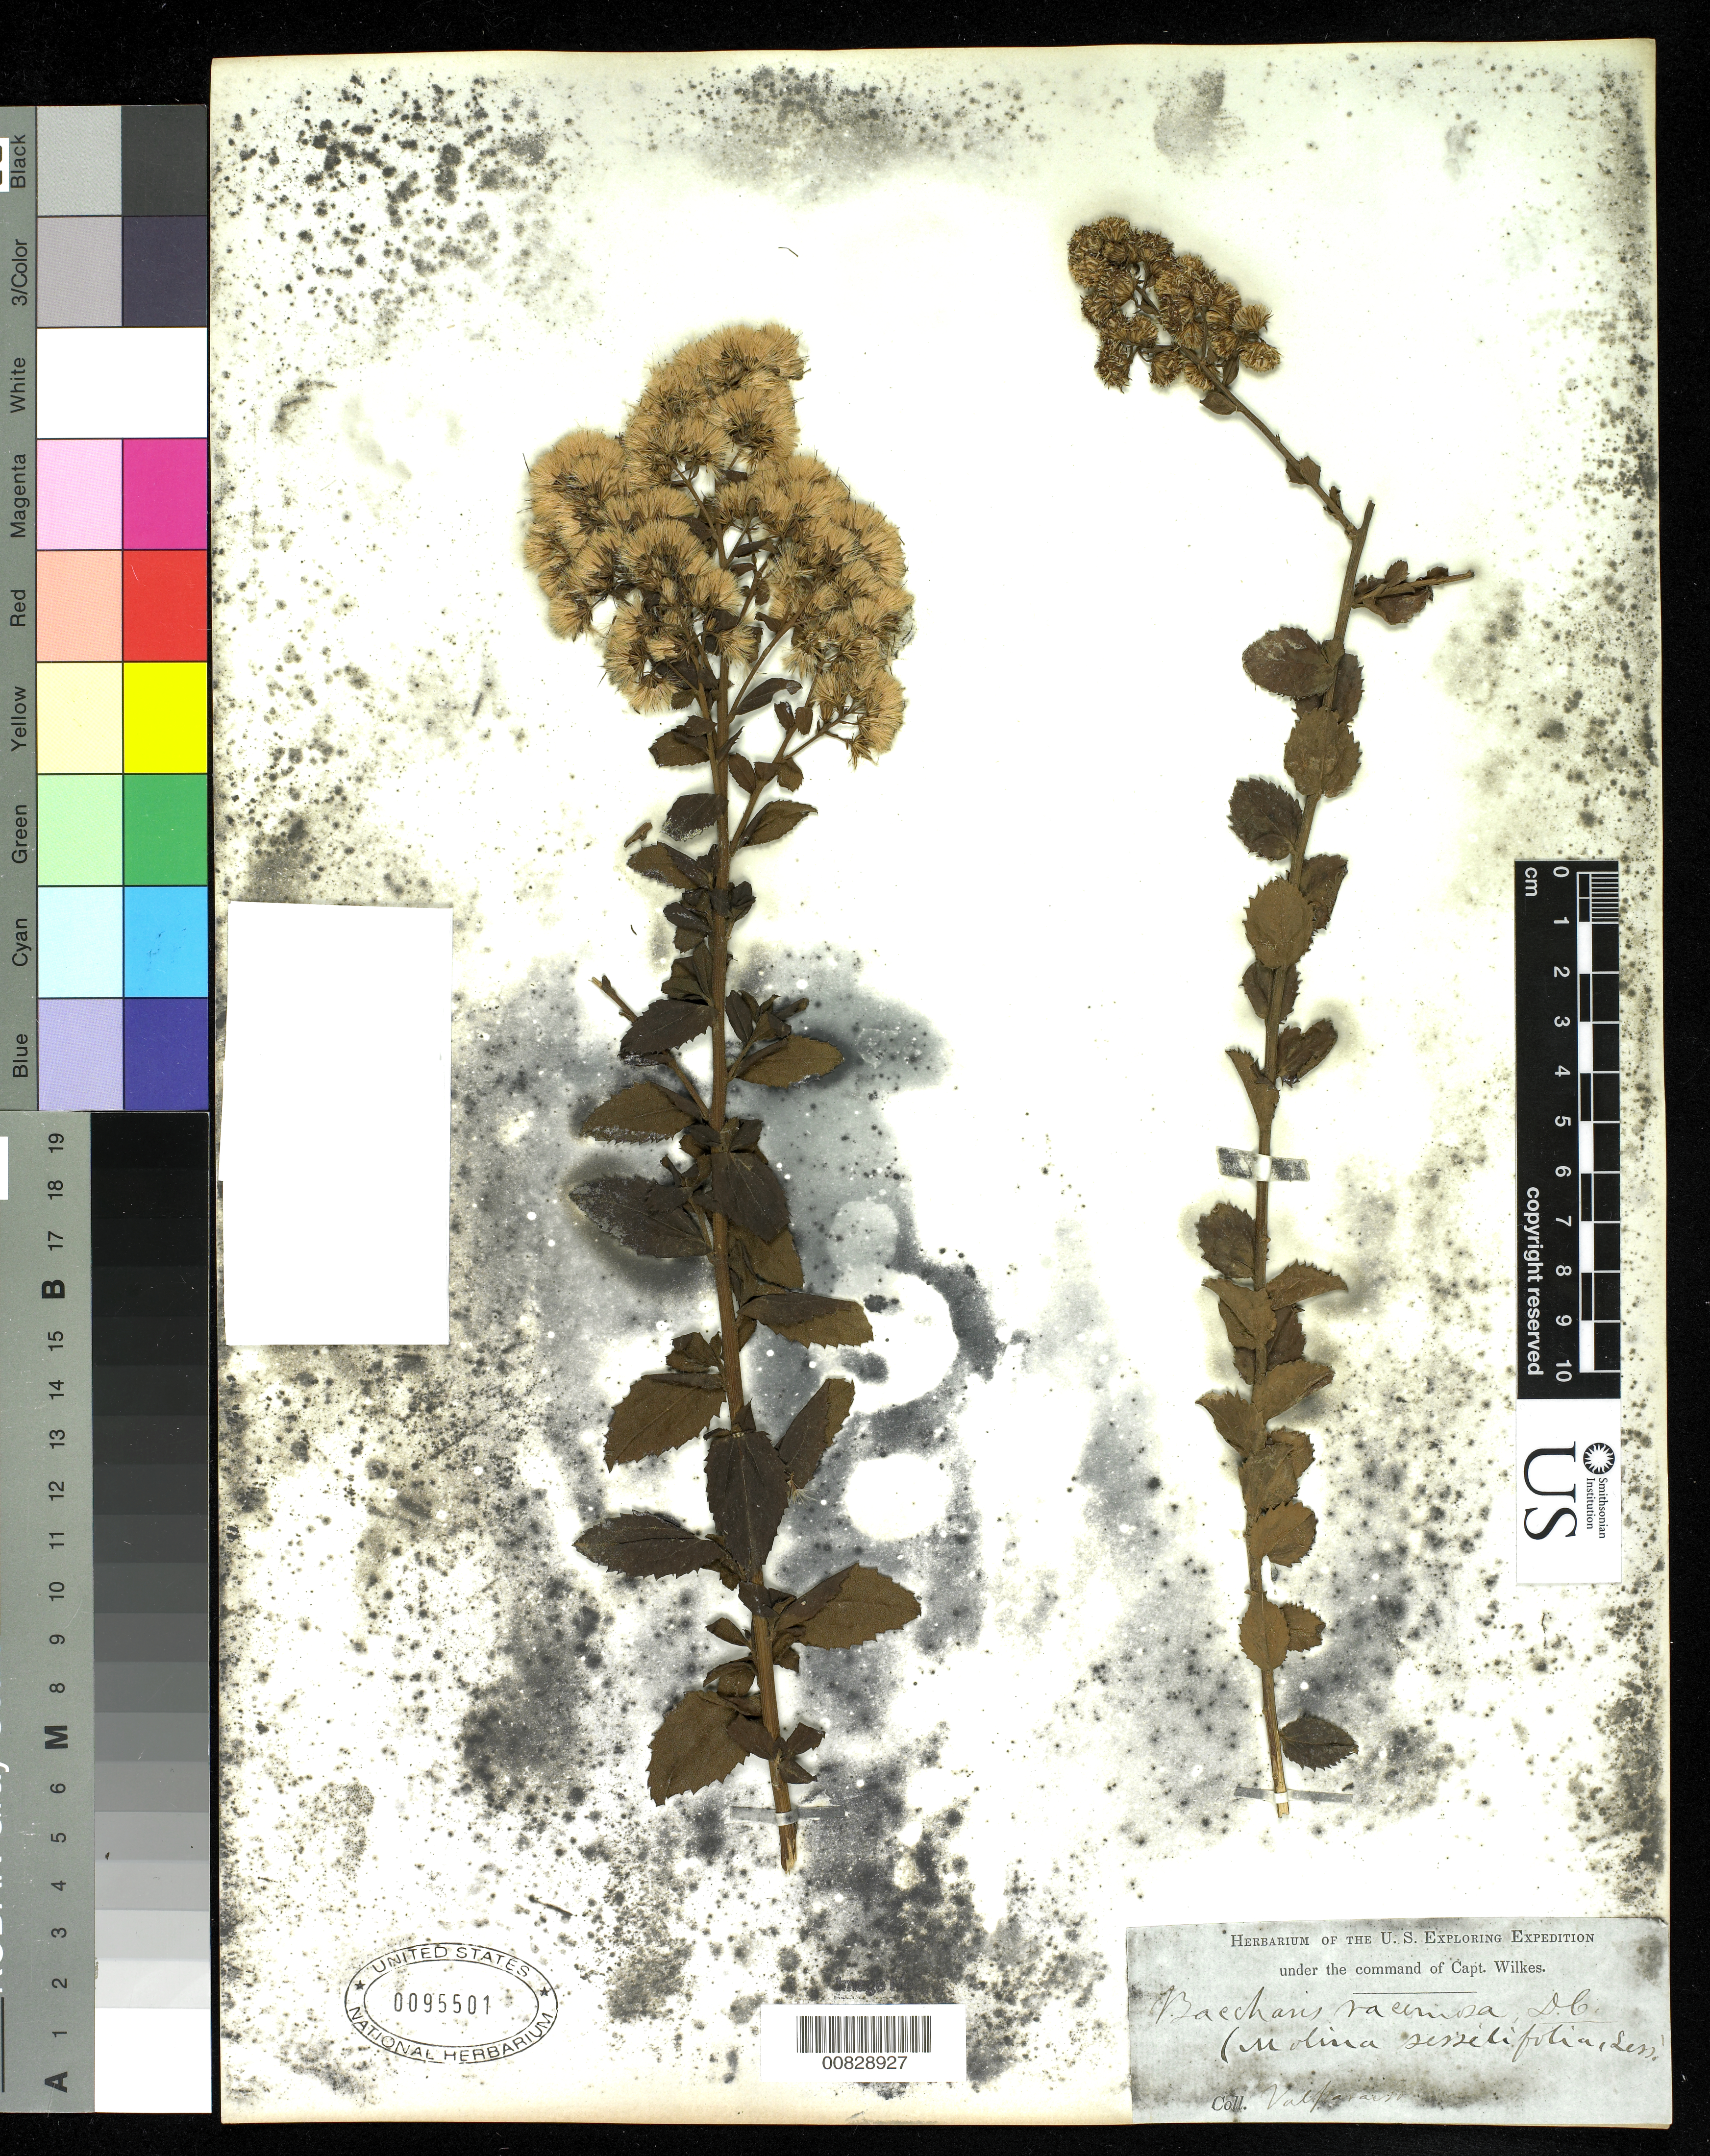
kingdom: Plantae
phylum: Tracheophyta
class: Magnoliopsida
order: Asterales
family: Asteraceae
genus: Baccharis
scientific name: Baccharis racemosa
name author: (Ruiz & Pav.) DC.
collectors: Wilkes Explor. Exped.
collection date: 1838/1842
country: Chile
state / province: Valparaíso (V)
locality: Valparariso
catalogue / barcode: US 95501